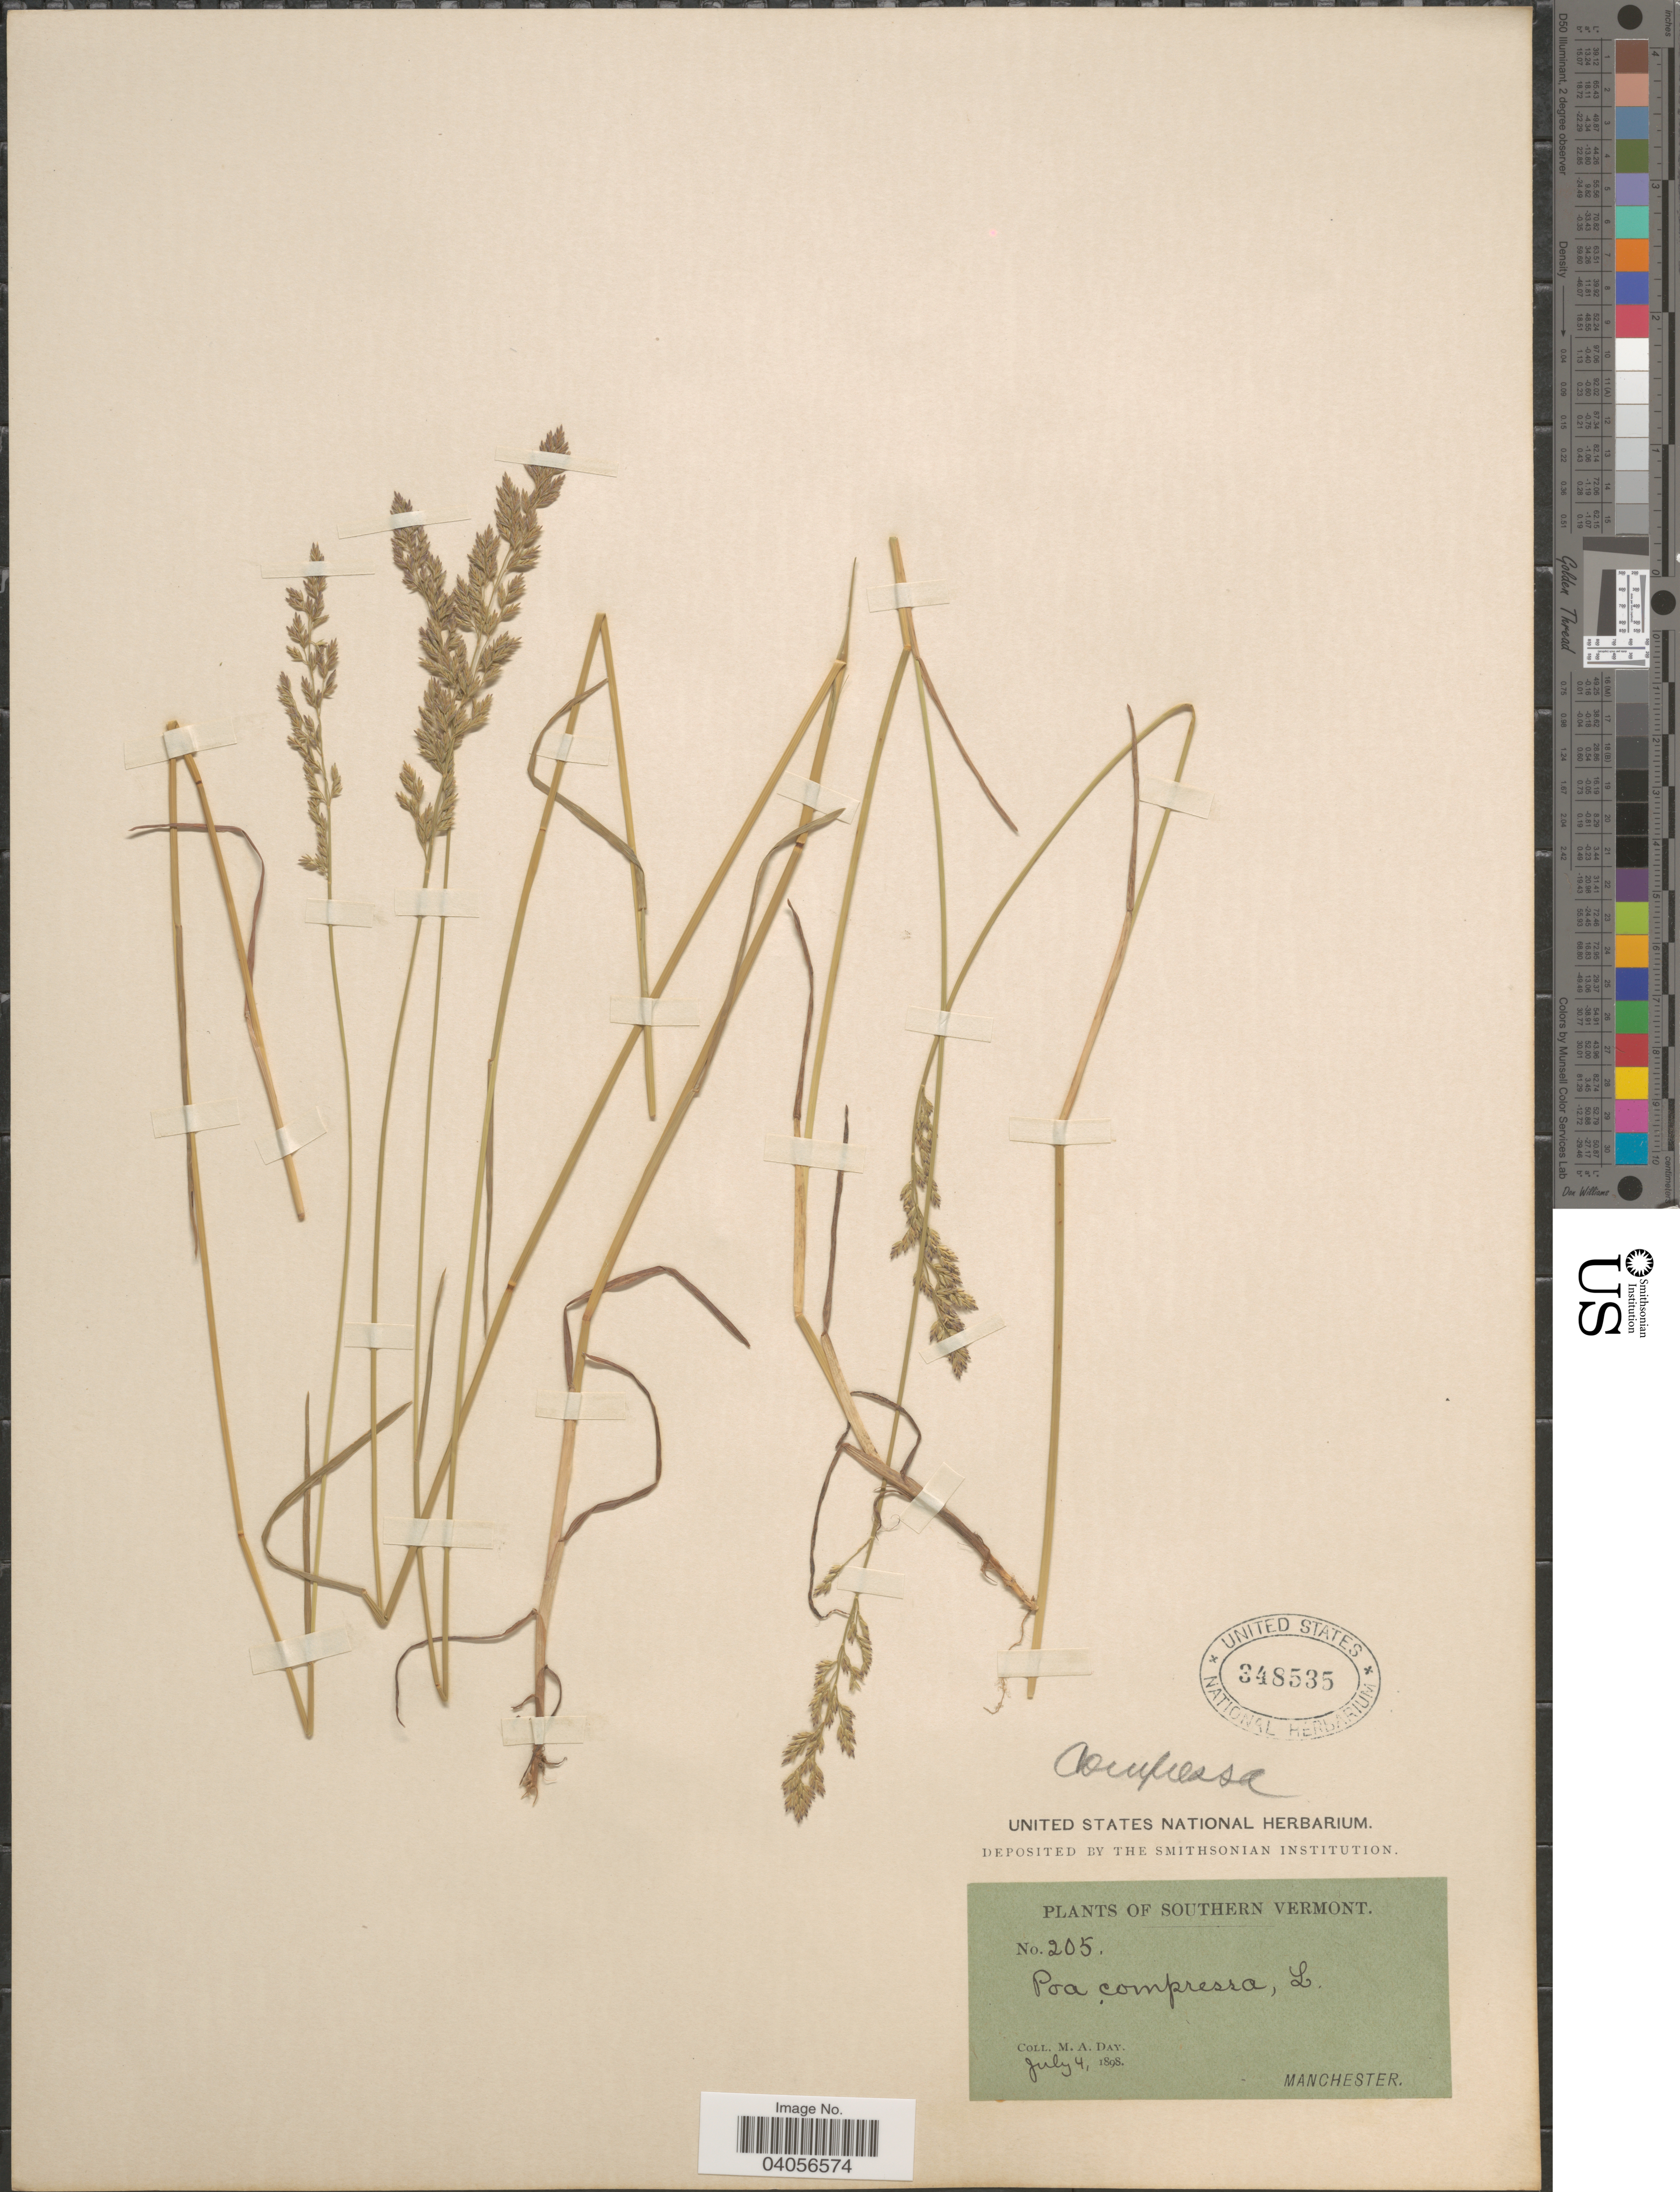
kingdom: Plantae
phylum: Tracheophyta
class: Liliopsida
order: Poales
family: Poaceae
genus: Poa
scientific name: Poa compressa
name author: L.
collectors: M. Day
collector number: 205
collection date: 1898-07-04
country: United States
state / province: Vermont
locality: Southern Vermont. Manchester.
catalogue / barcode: US 348535